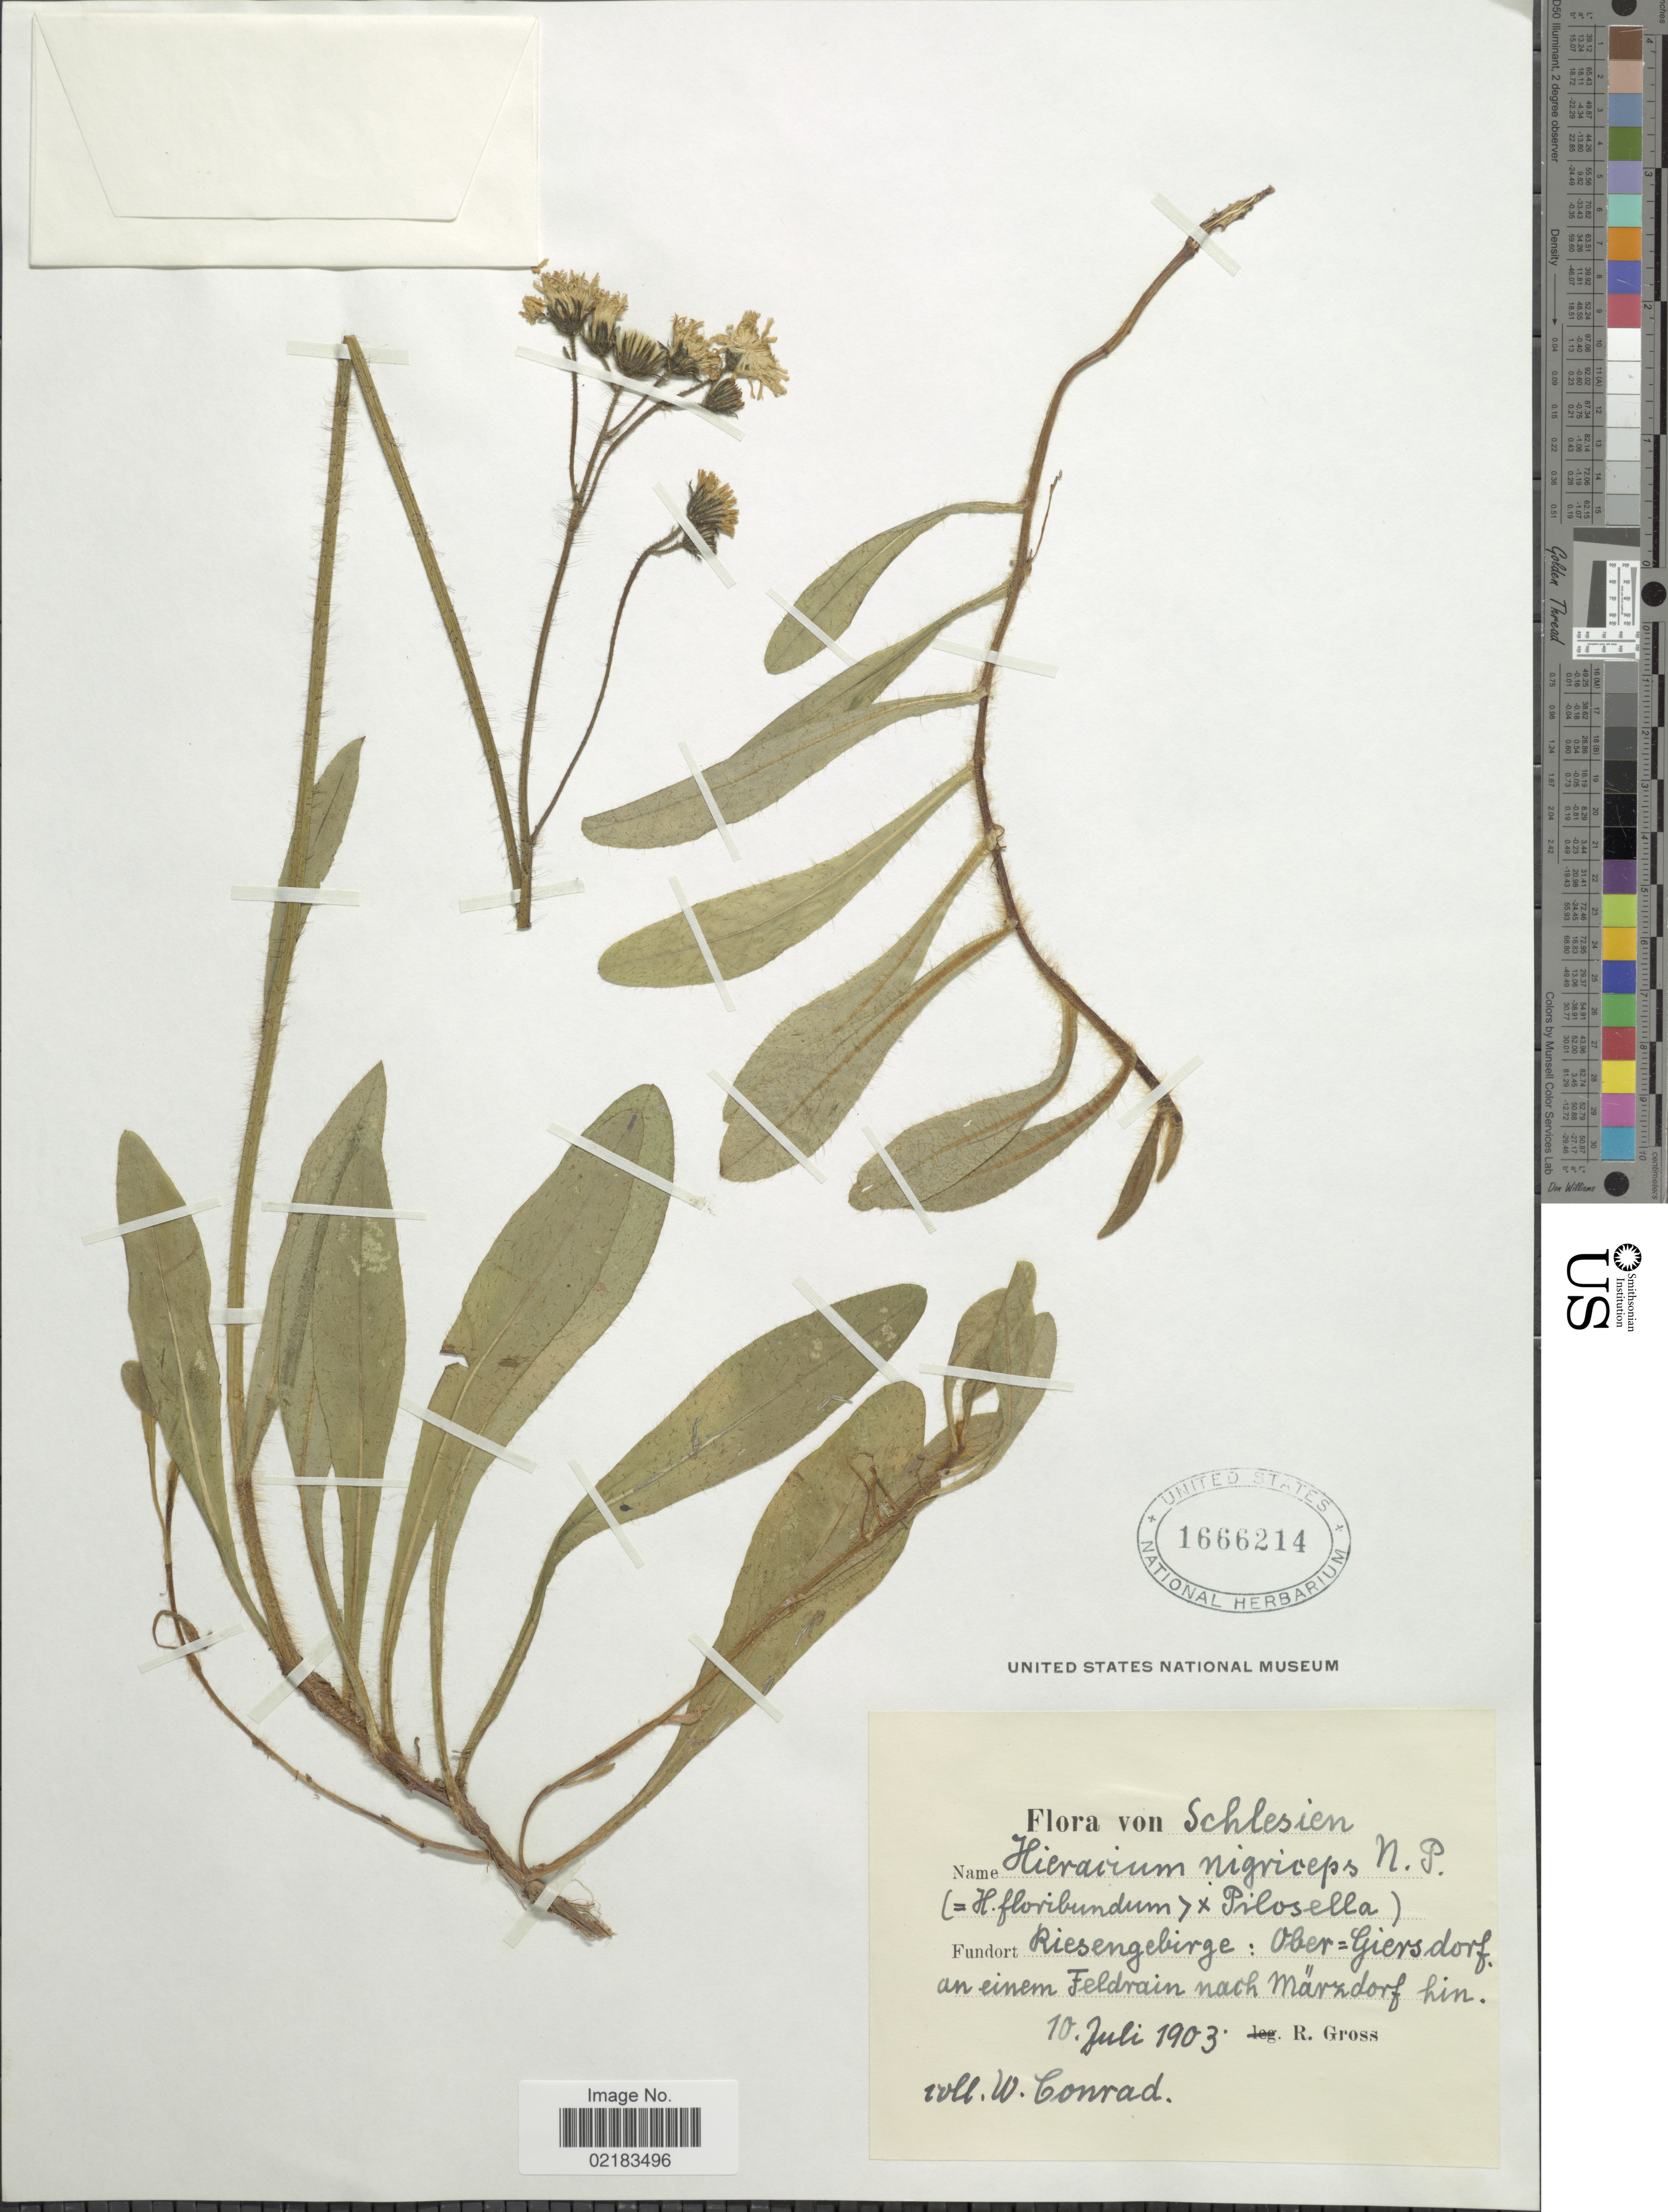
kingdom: Plantae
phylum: Tracheophyta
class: Magnoliopsida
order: Asterales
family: Asteraceae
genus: Hieracium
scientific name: Hieracium nigriceps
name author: Näg. & Peter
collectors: W. Conrad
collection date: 1903-07-10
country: Poland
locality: Schlesien, Fundort Riesengebirge: ober-Giersdorf an einem Fledrain north [interpreted] Märzdorf hin.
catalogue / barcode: US 1666214